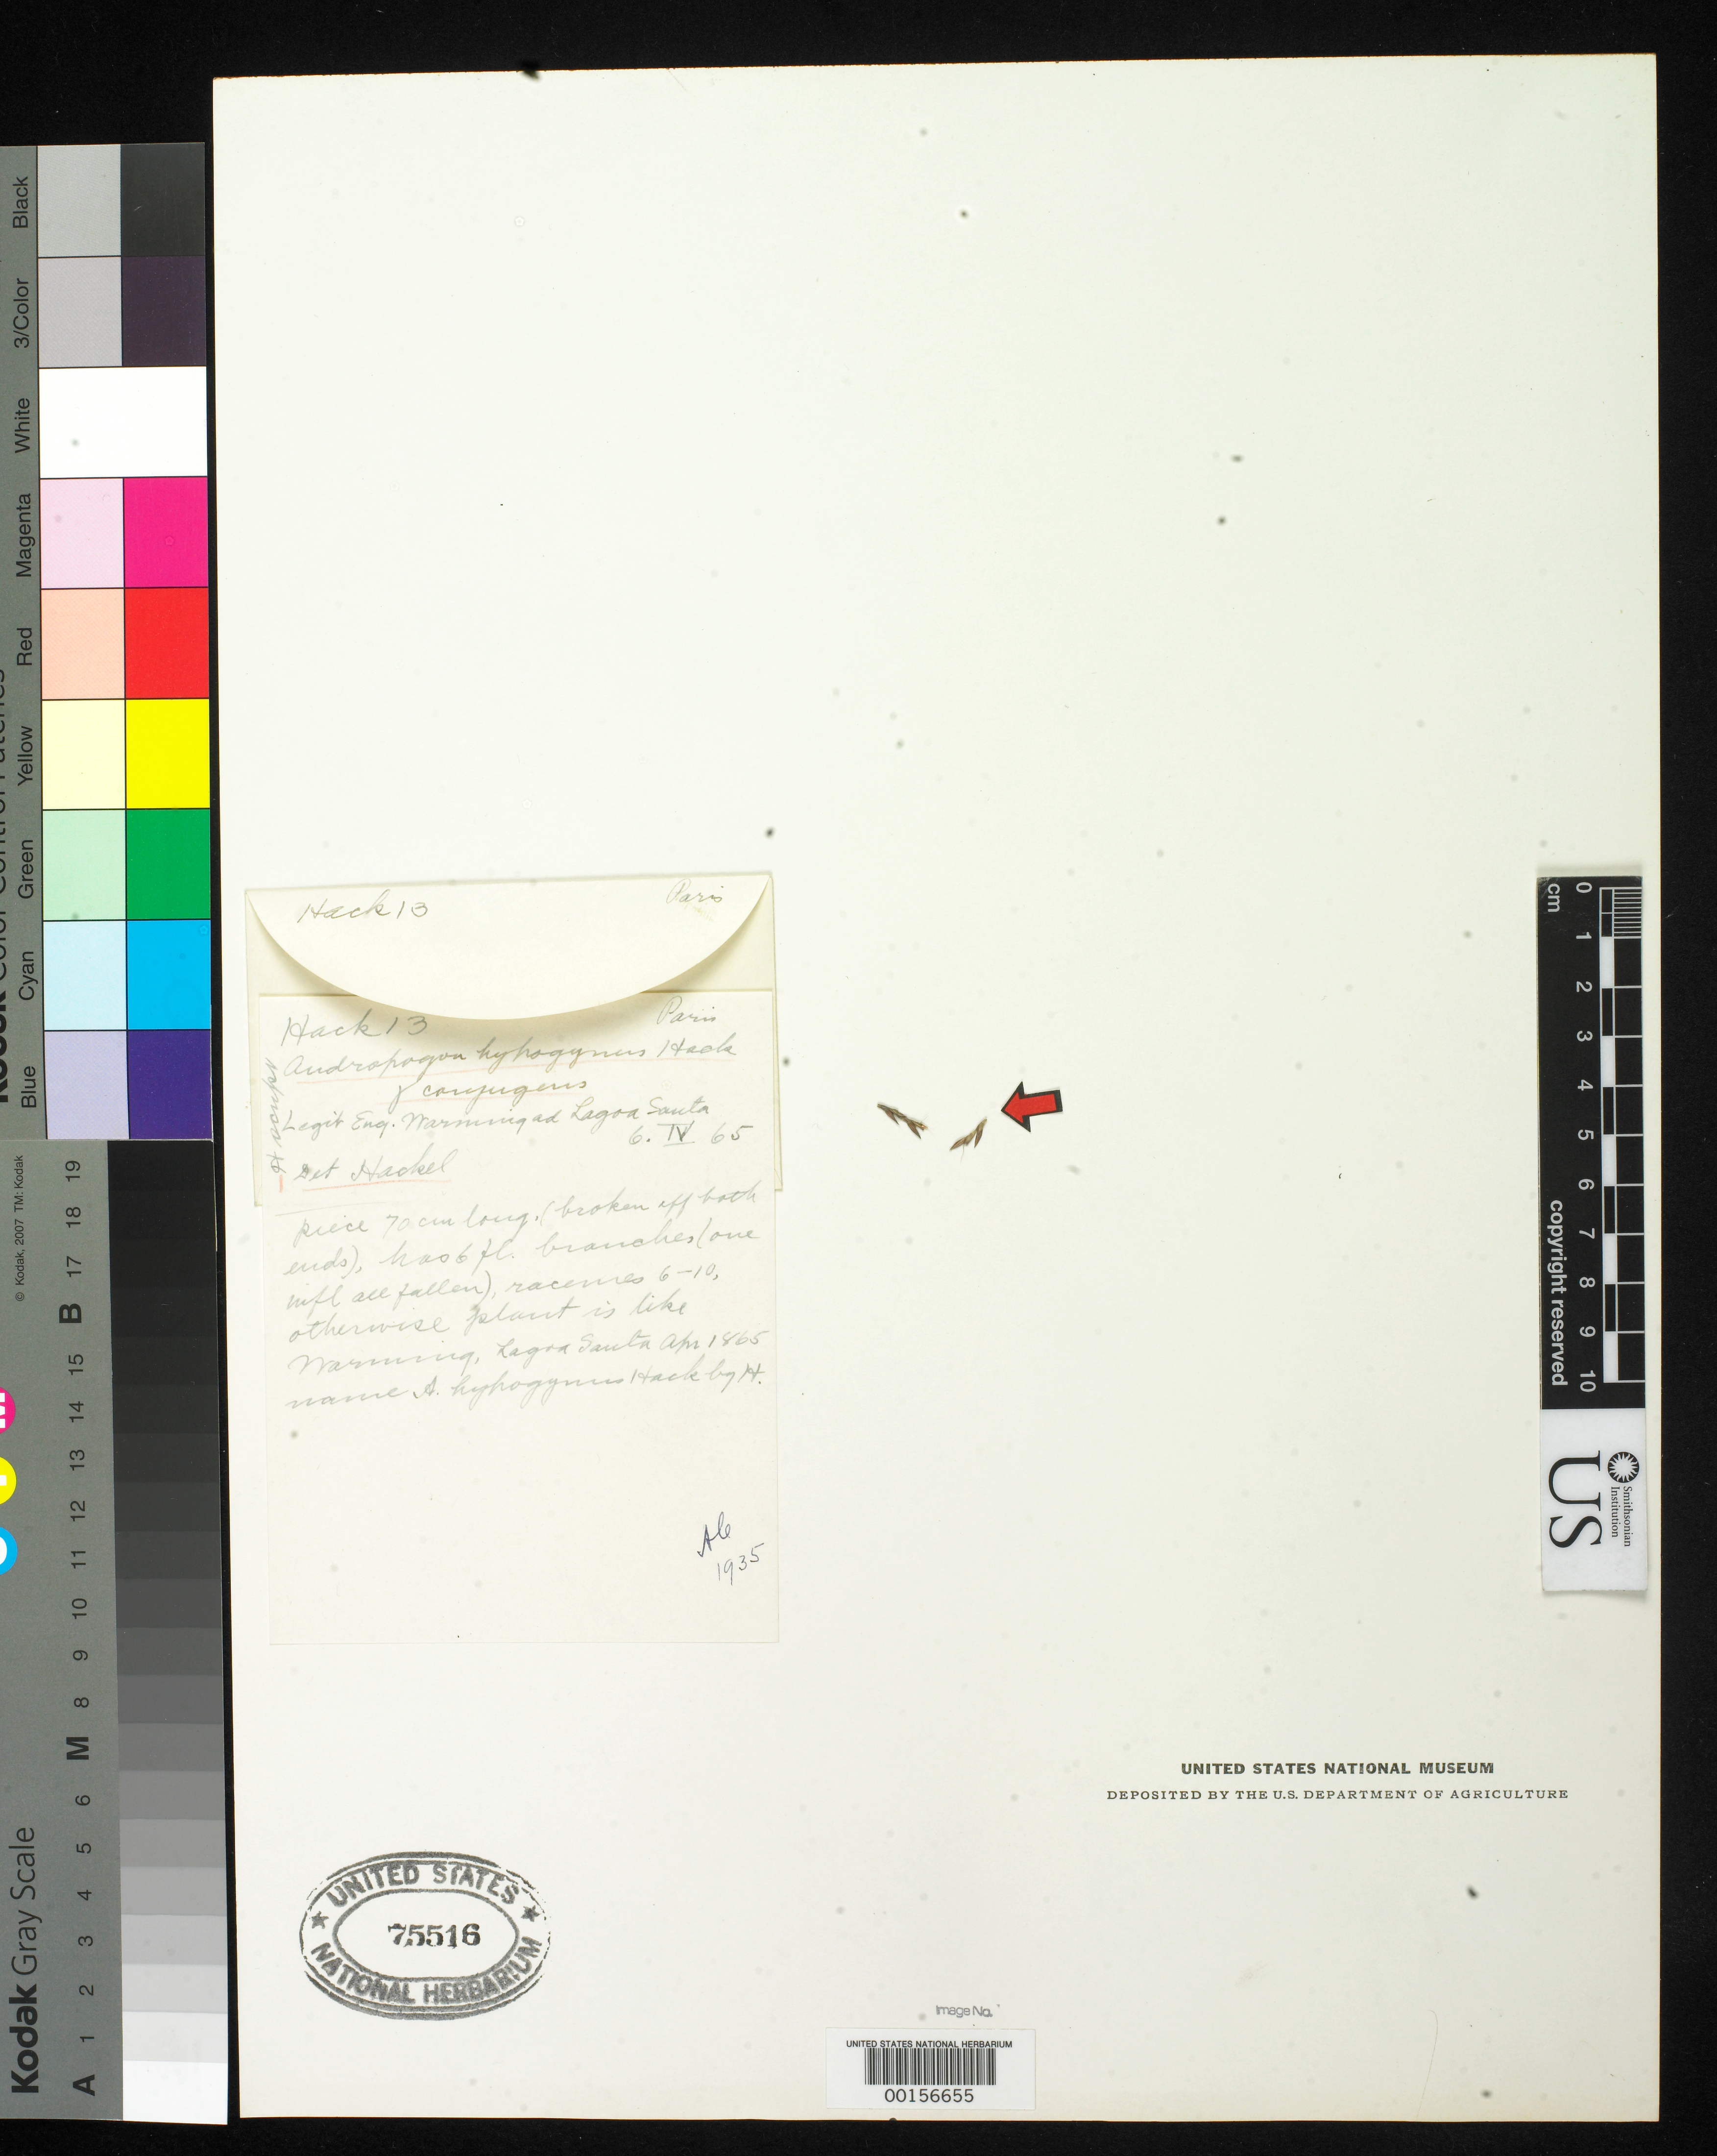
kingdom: Plantae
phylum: Tracheophyta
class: Liliopsida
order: Poales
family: Poaceae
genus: Andropogon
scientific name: Andropogon hypogynus var. conjungens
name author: Hack. in Mart.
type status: Type Fragment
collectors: E. Warming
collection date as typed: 1865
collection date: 1865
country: Brazil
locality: Pr. Lagoa Santa.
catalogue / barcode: US 75516